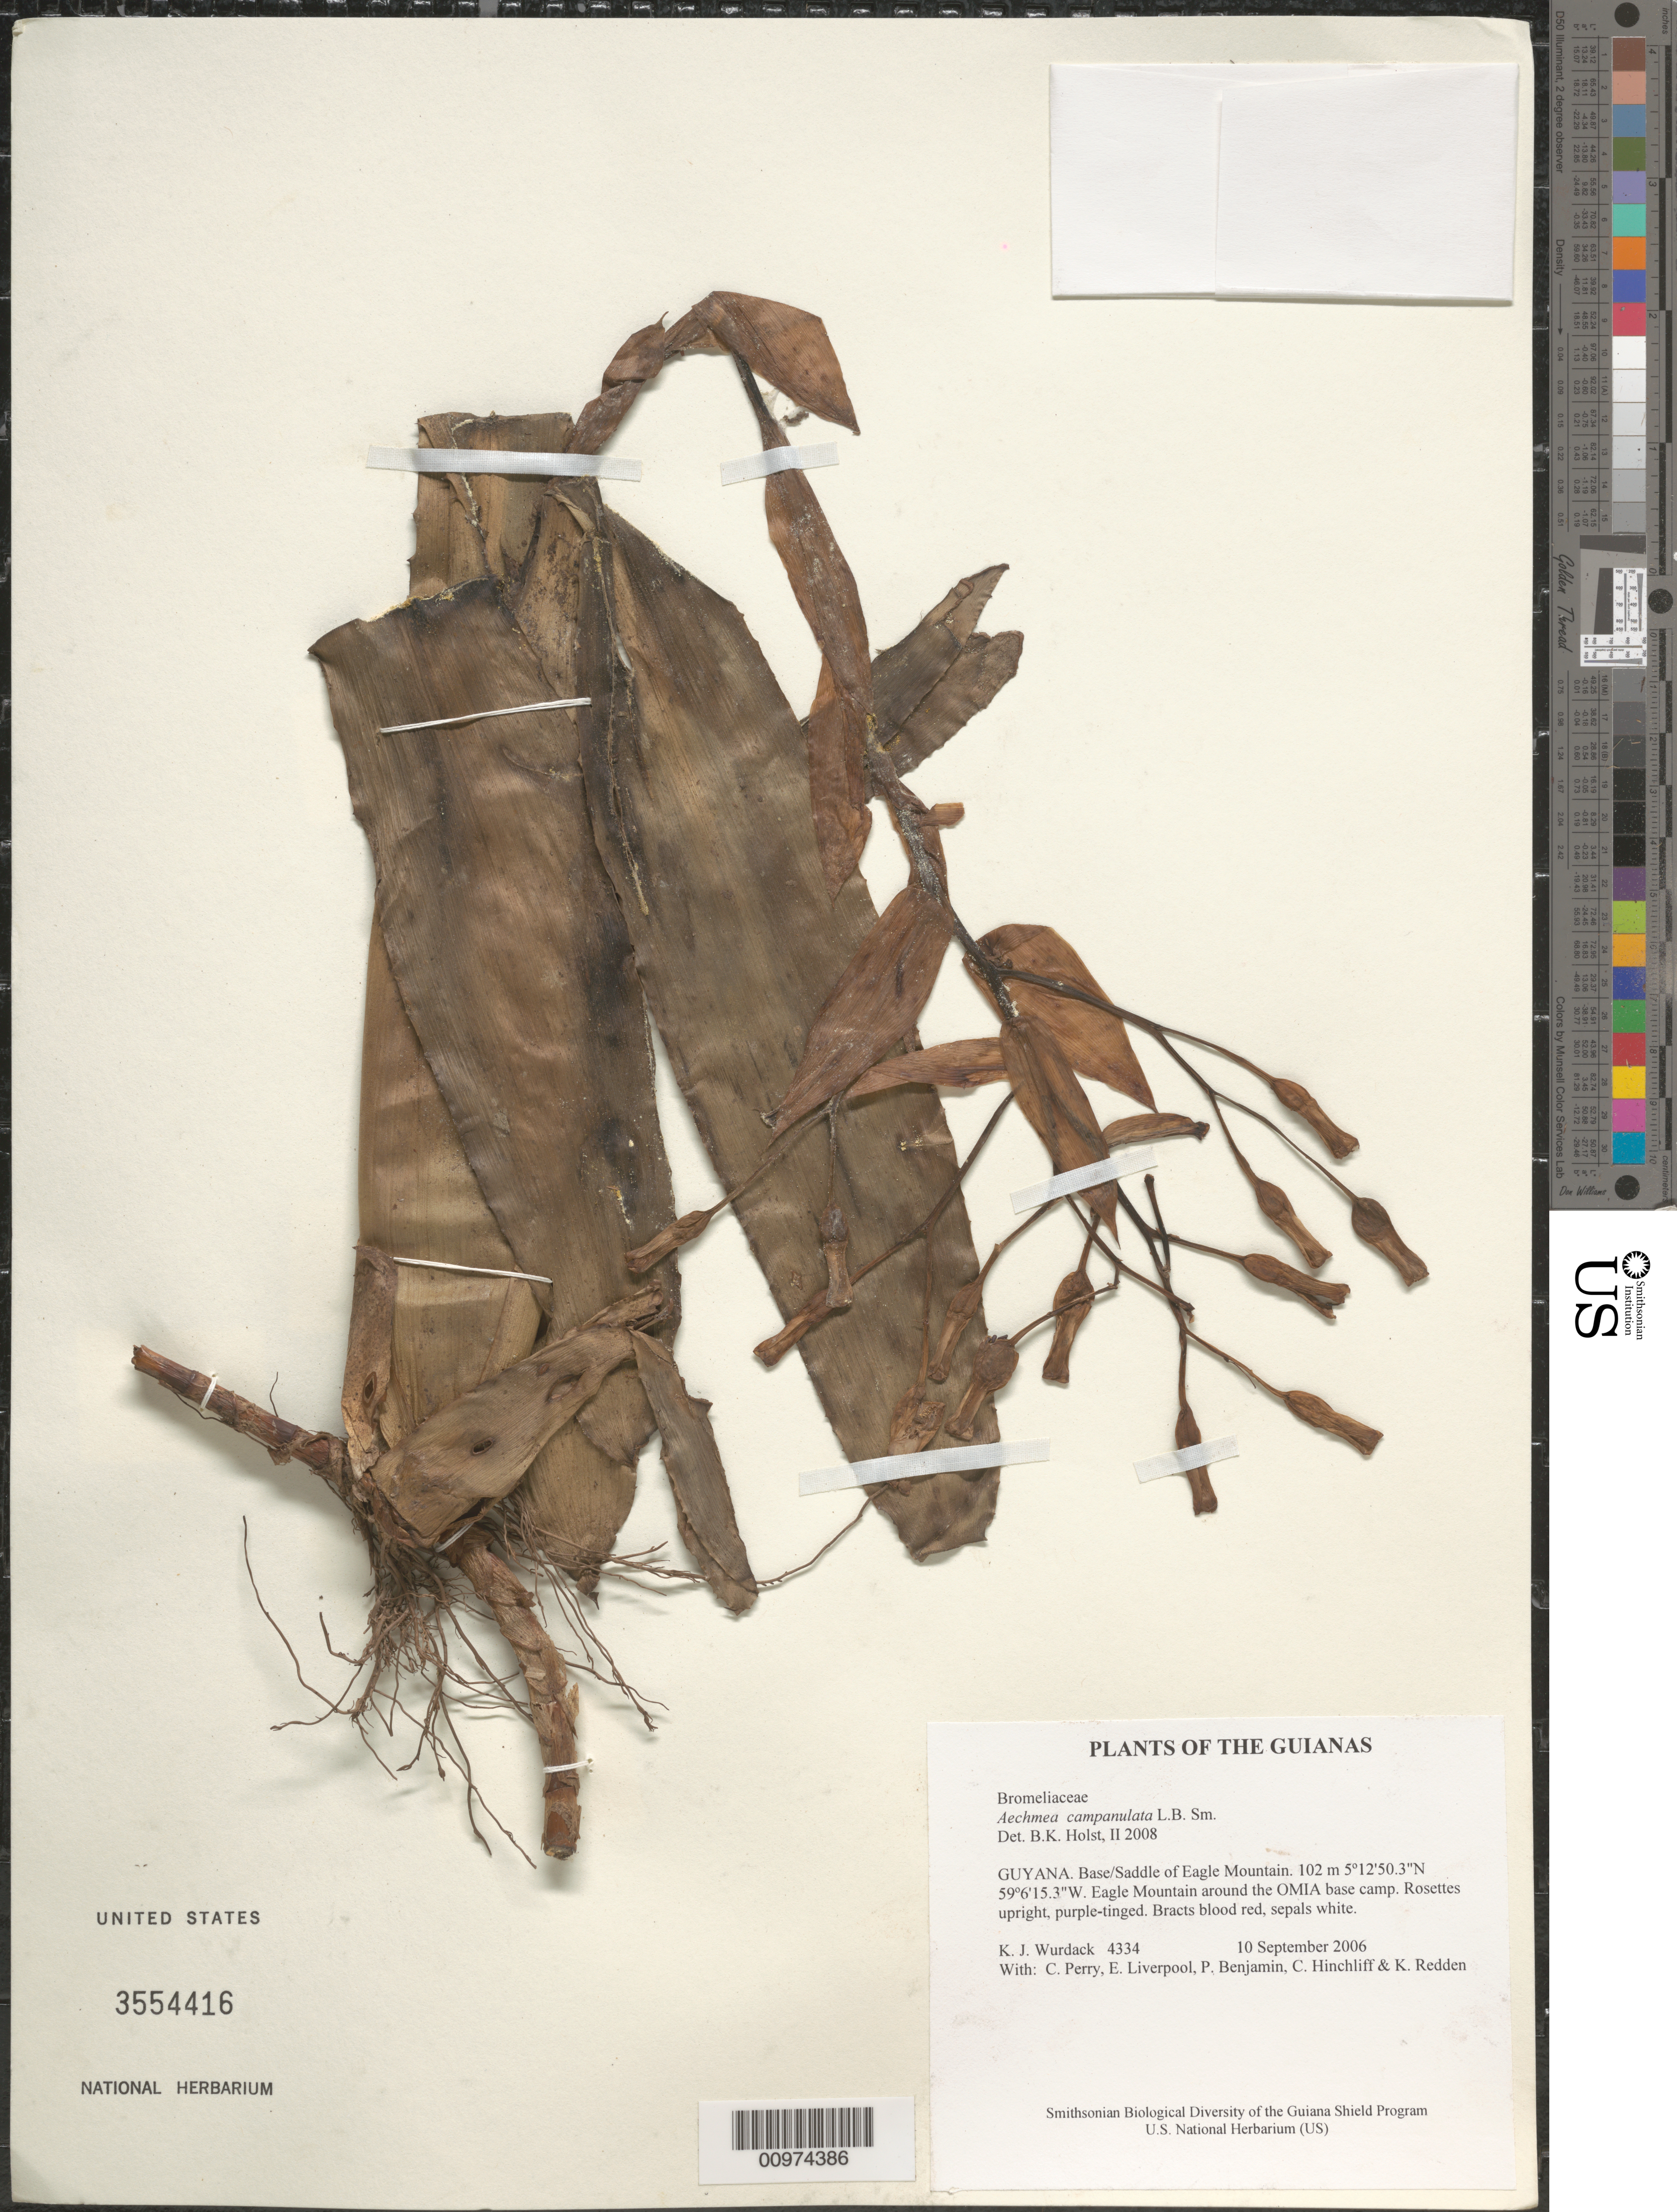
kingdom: Plantae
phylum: Tracheophyta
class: Liliopsida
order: Poales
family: Bromeliaceae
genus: Aechmea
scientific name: Aechmea campanulata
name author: L.B. Sm.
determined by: Holst, Bruce K.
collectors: K. Wurdack, C. Perry, E. Liverpool, P. Benjamin, C. E. Hinchliff & K. M. Redden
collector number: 4334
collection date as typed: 10 September 2006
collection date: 2006-09-10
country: Guyana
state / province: Potaro-Siparuni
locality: Base/Saddle of Eagle Mountain, around the OMIA base camp.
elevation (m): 102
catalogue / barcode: US 3554416